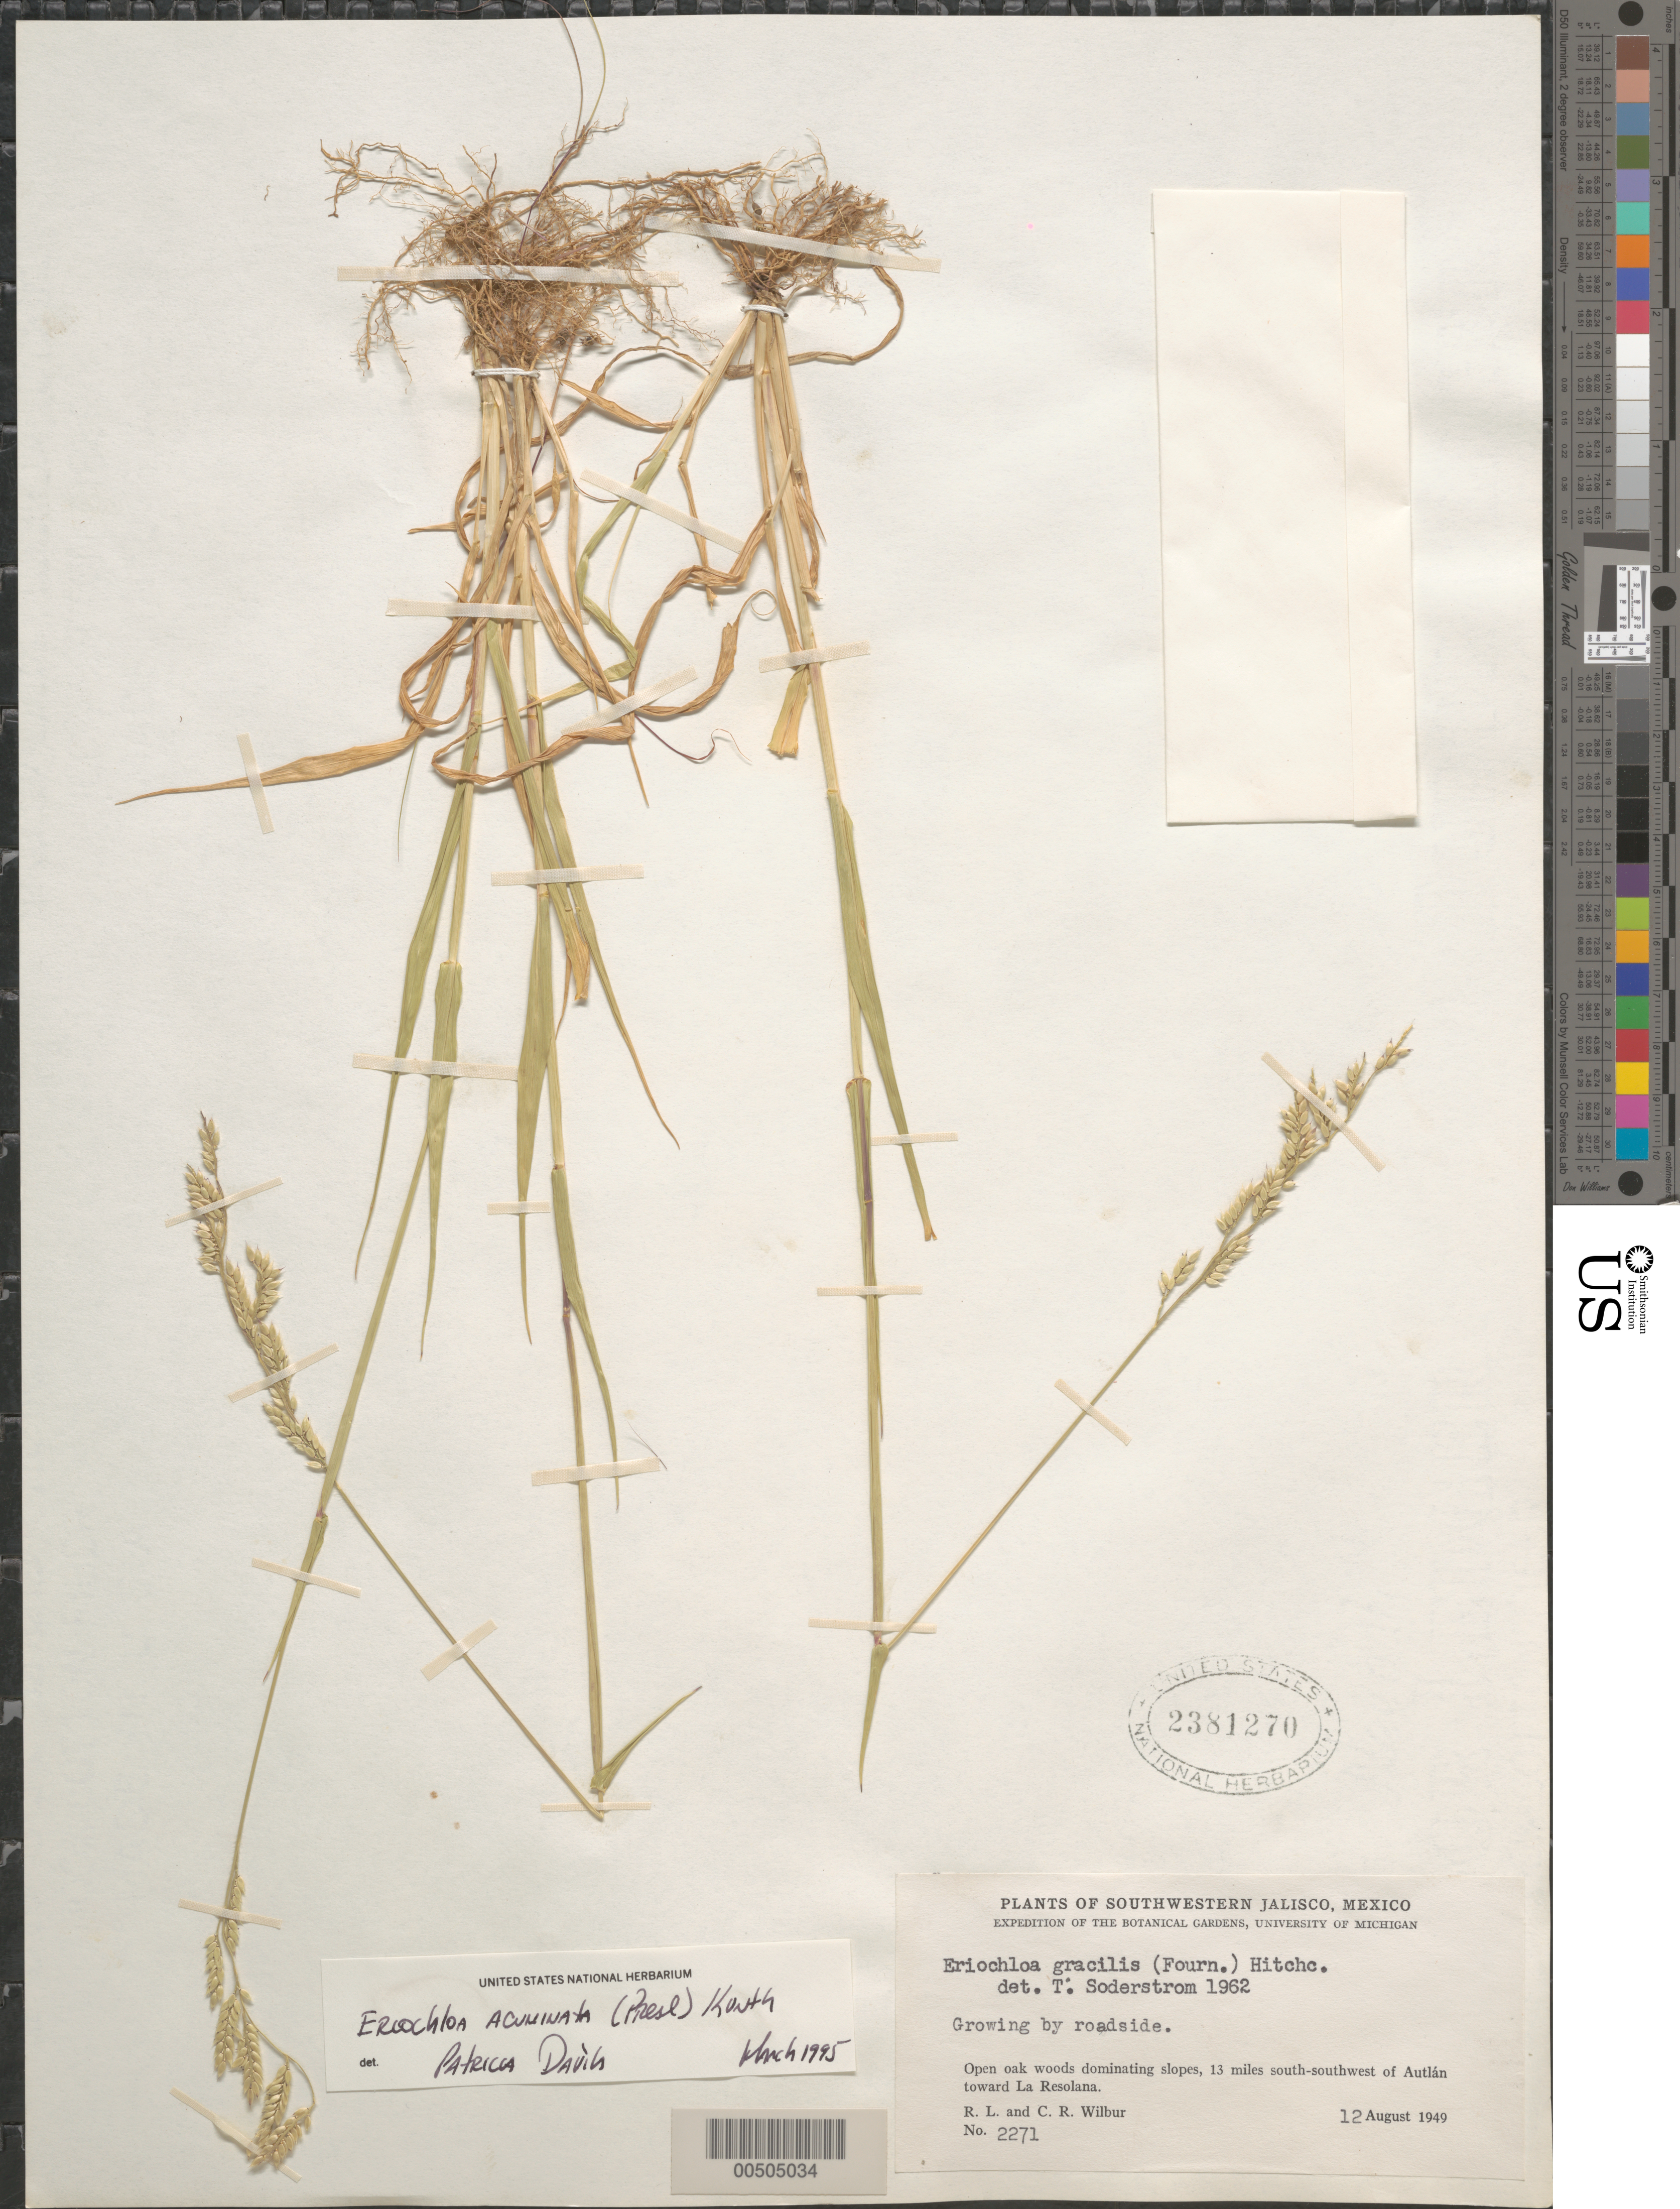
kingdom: Plantae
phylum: Tracheophyta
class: Liliopsida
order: Poales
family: Poaceae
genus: Eriochloa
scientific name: Eriochloa acuminata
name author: (J. Presl) Kunth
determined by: Dávila, P. D.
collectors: R. L. Wilbur & C. Wilbur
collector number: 2271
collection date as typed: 12 Aug 1949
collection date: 1949-08-12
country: Mexico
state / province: Jalisco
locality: SW Jalisco, 13 mi SSW of Autlán toward La Resolana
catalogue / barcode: US 2381270